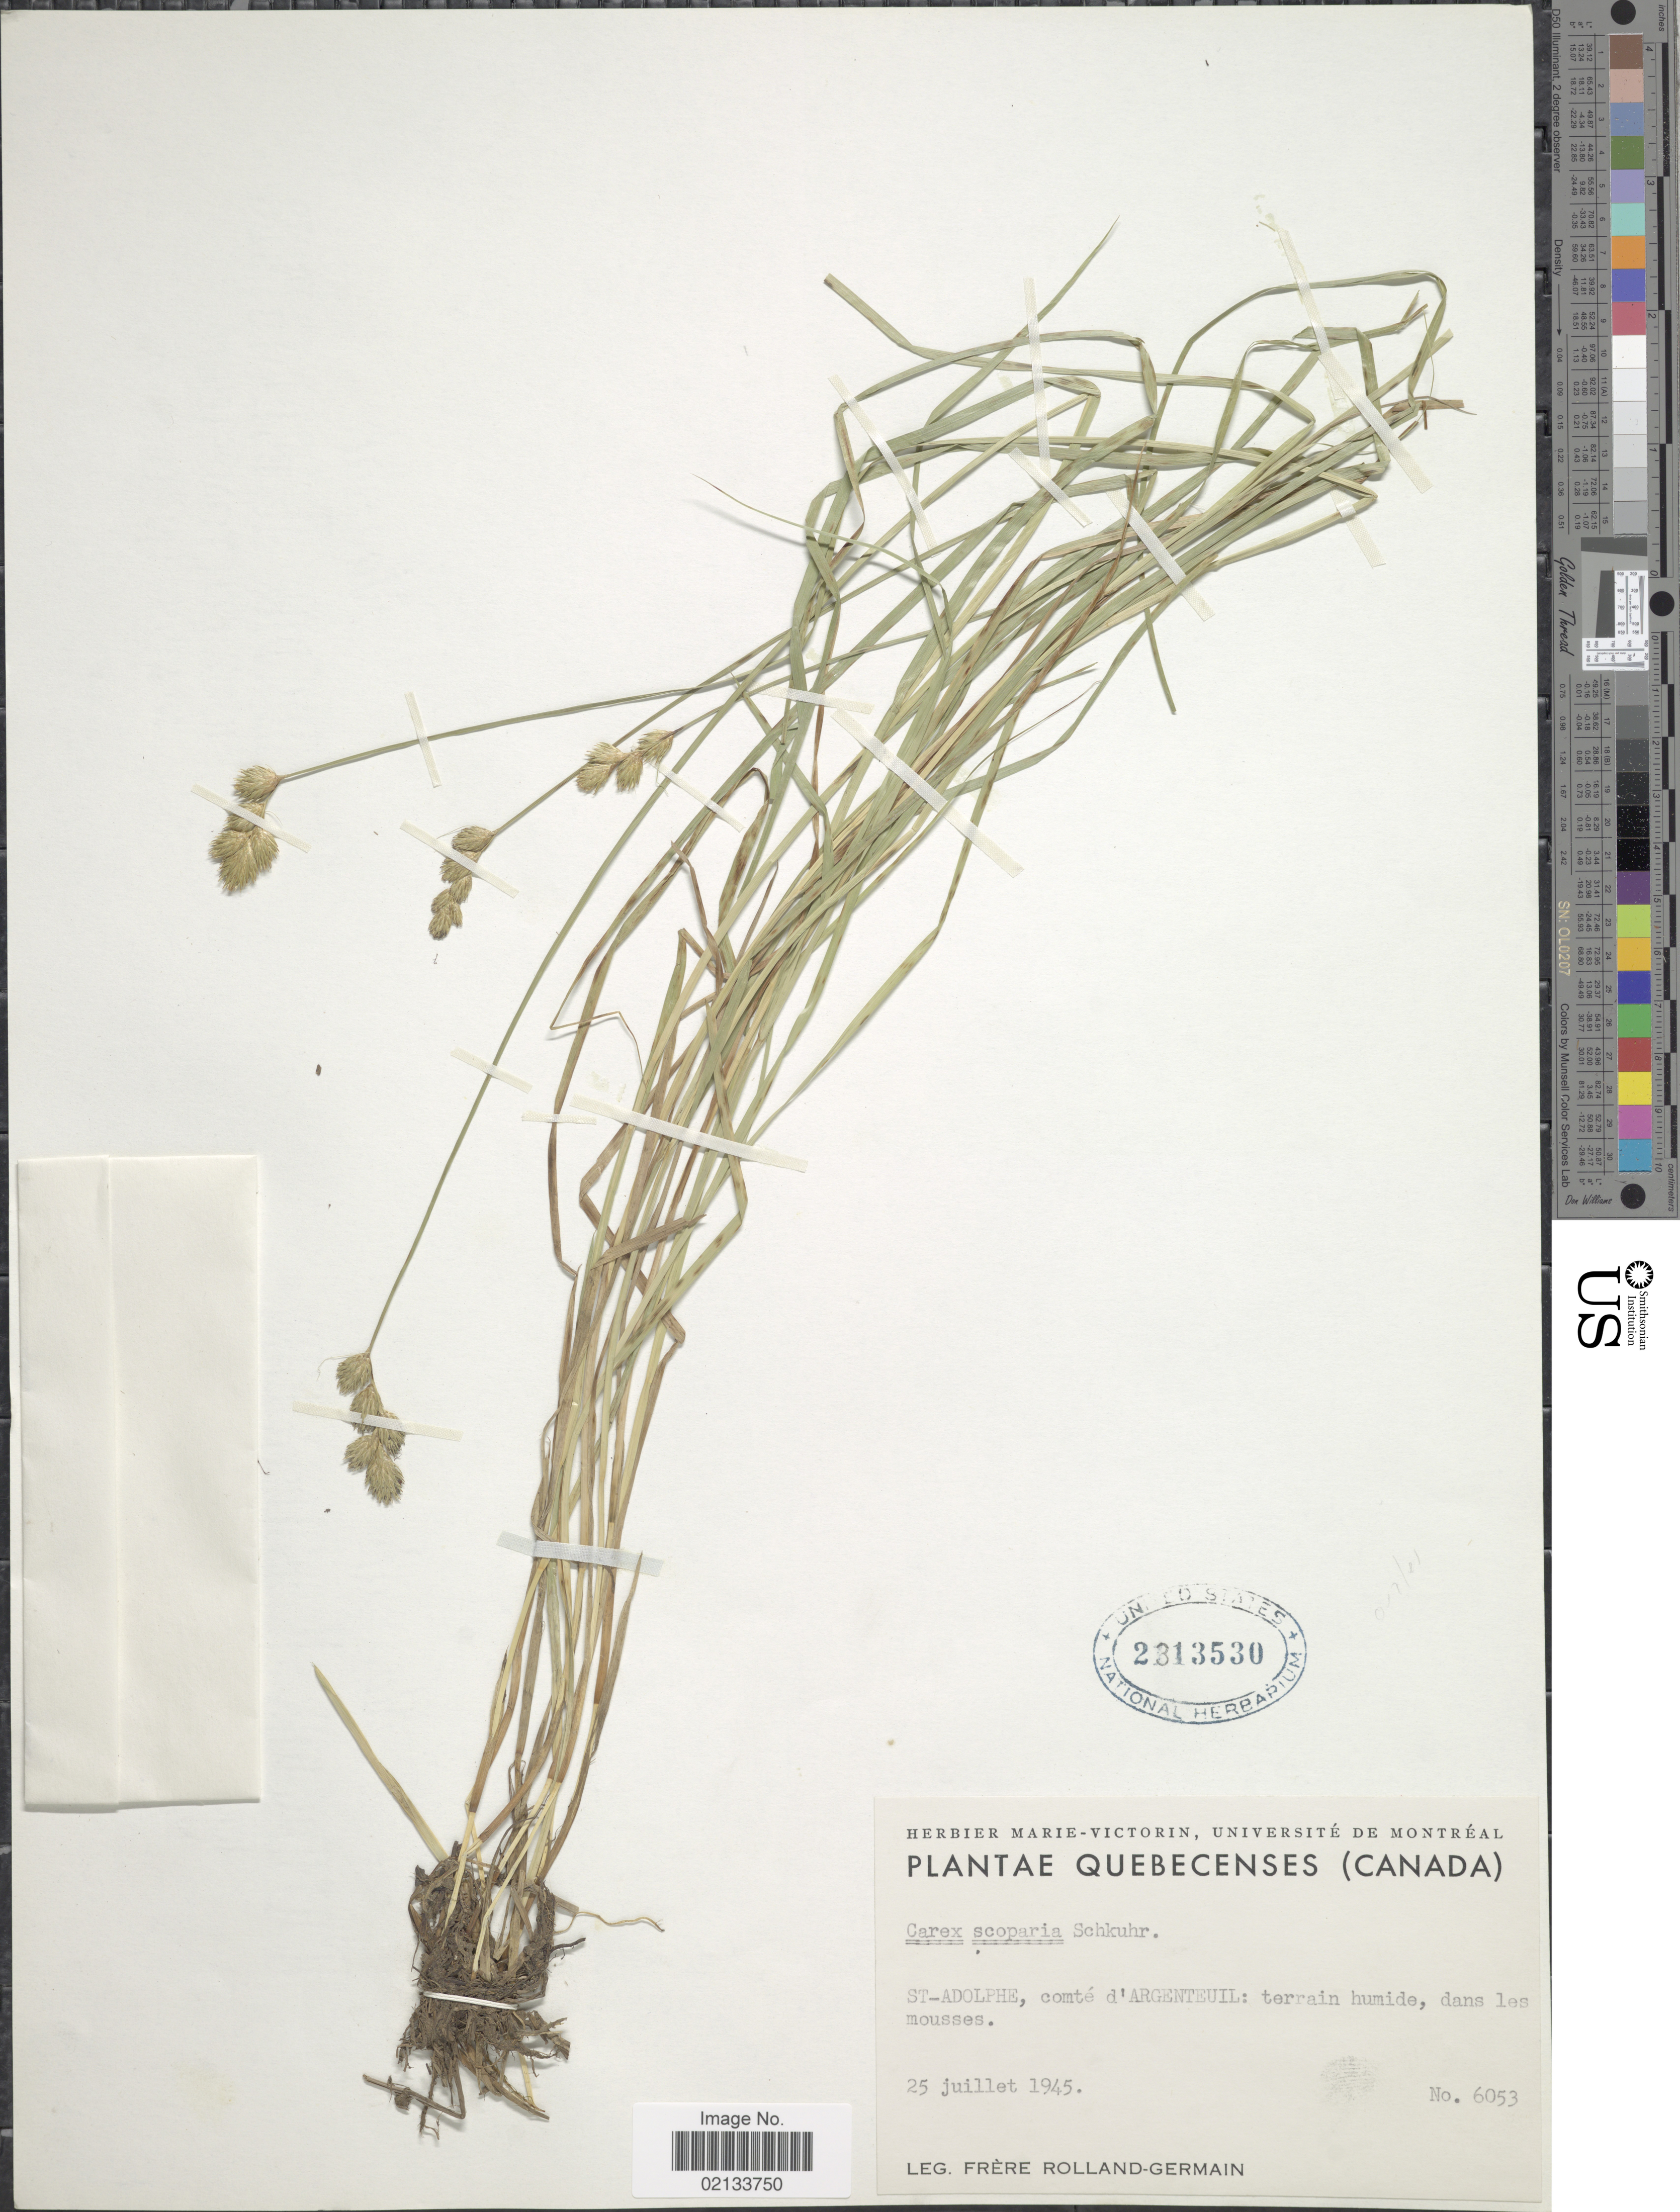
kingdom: Plantae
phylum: Tracheophyta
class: Liliopsida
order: Poales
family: Cyperaceae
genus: Carex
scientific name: Carex scoparia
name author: Schkuhr ex Willd.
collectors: Rolland-Germain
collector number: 6053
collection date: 1945-07-25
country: Canada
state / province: Quebec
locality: St-Adolphe, conté d'Argenteuil: terrain humide, dans les mousses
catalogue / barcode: US 2313530